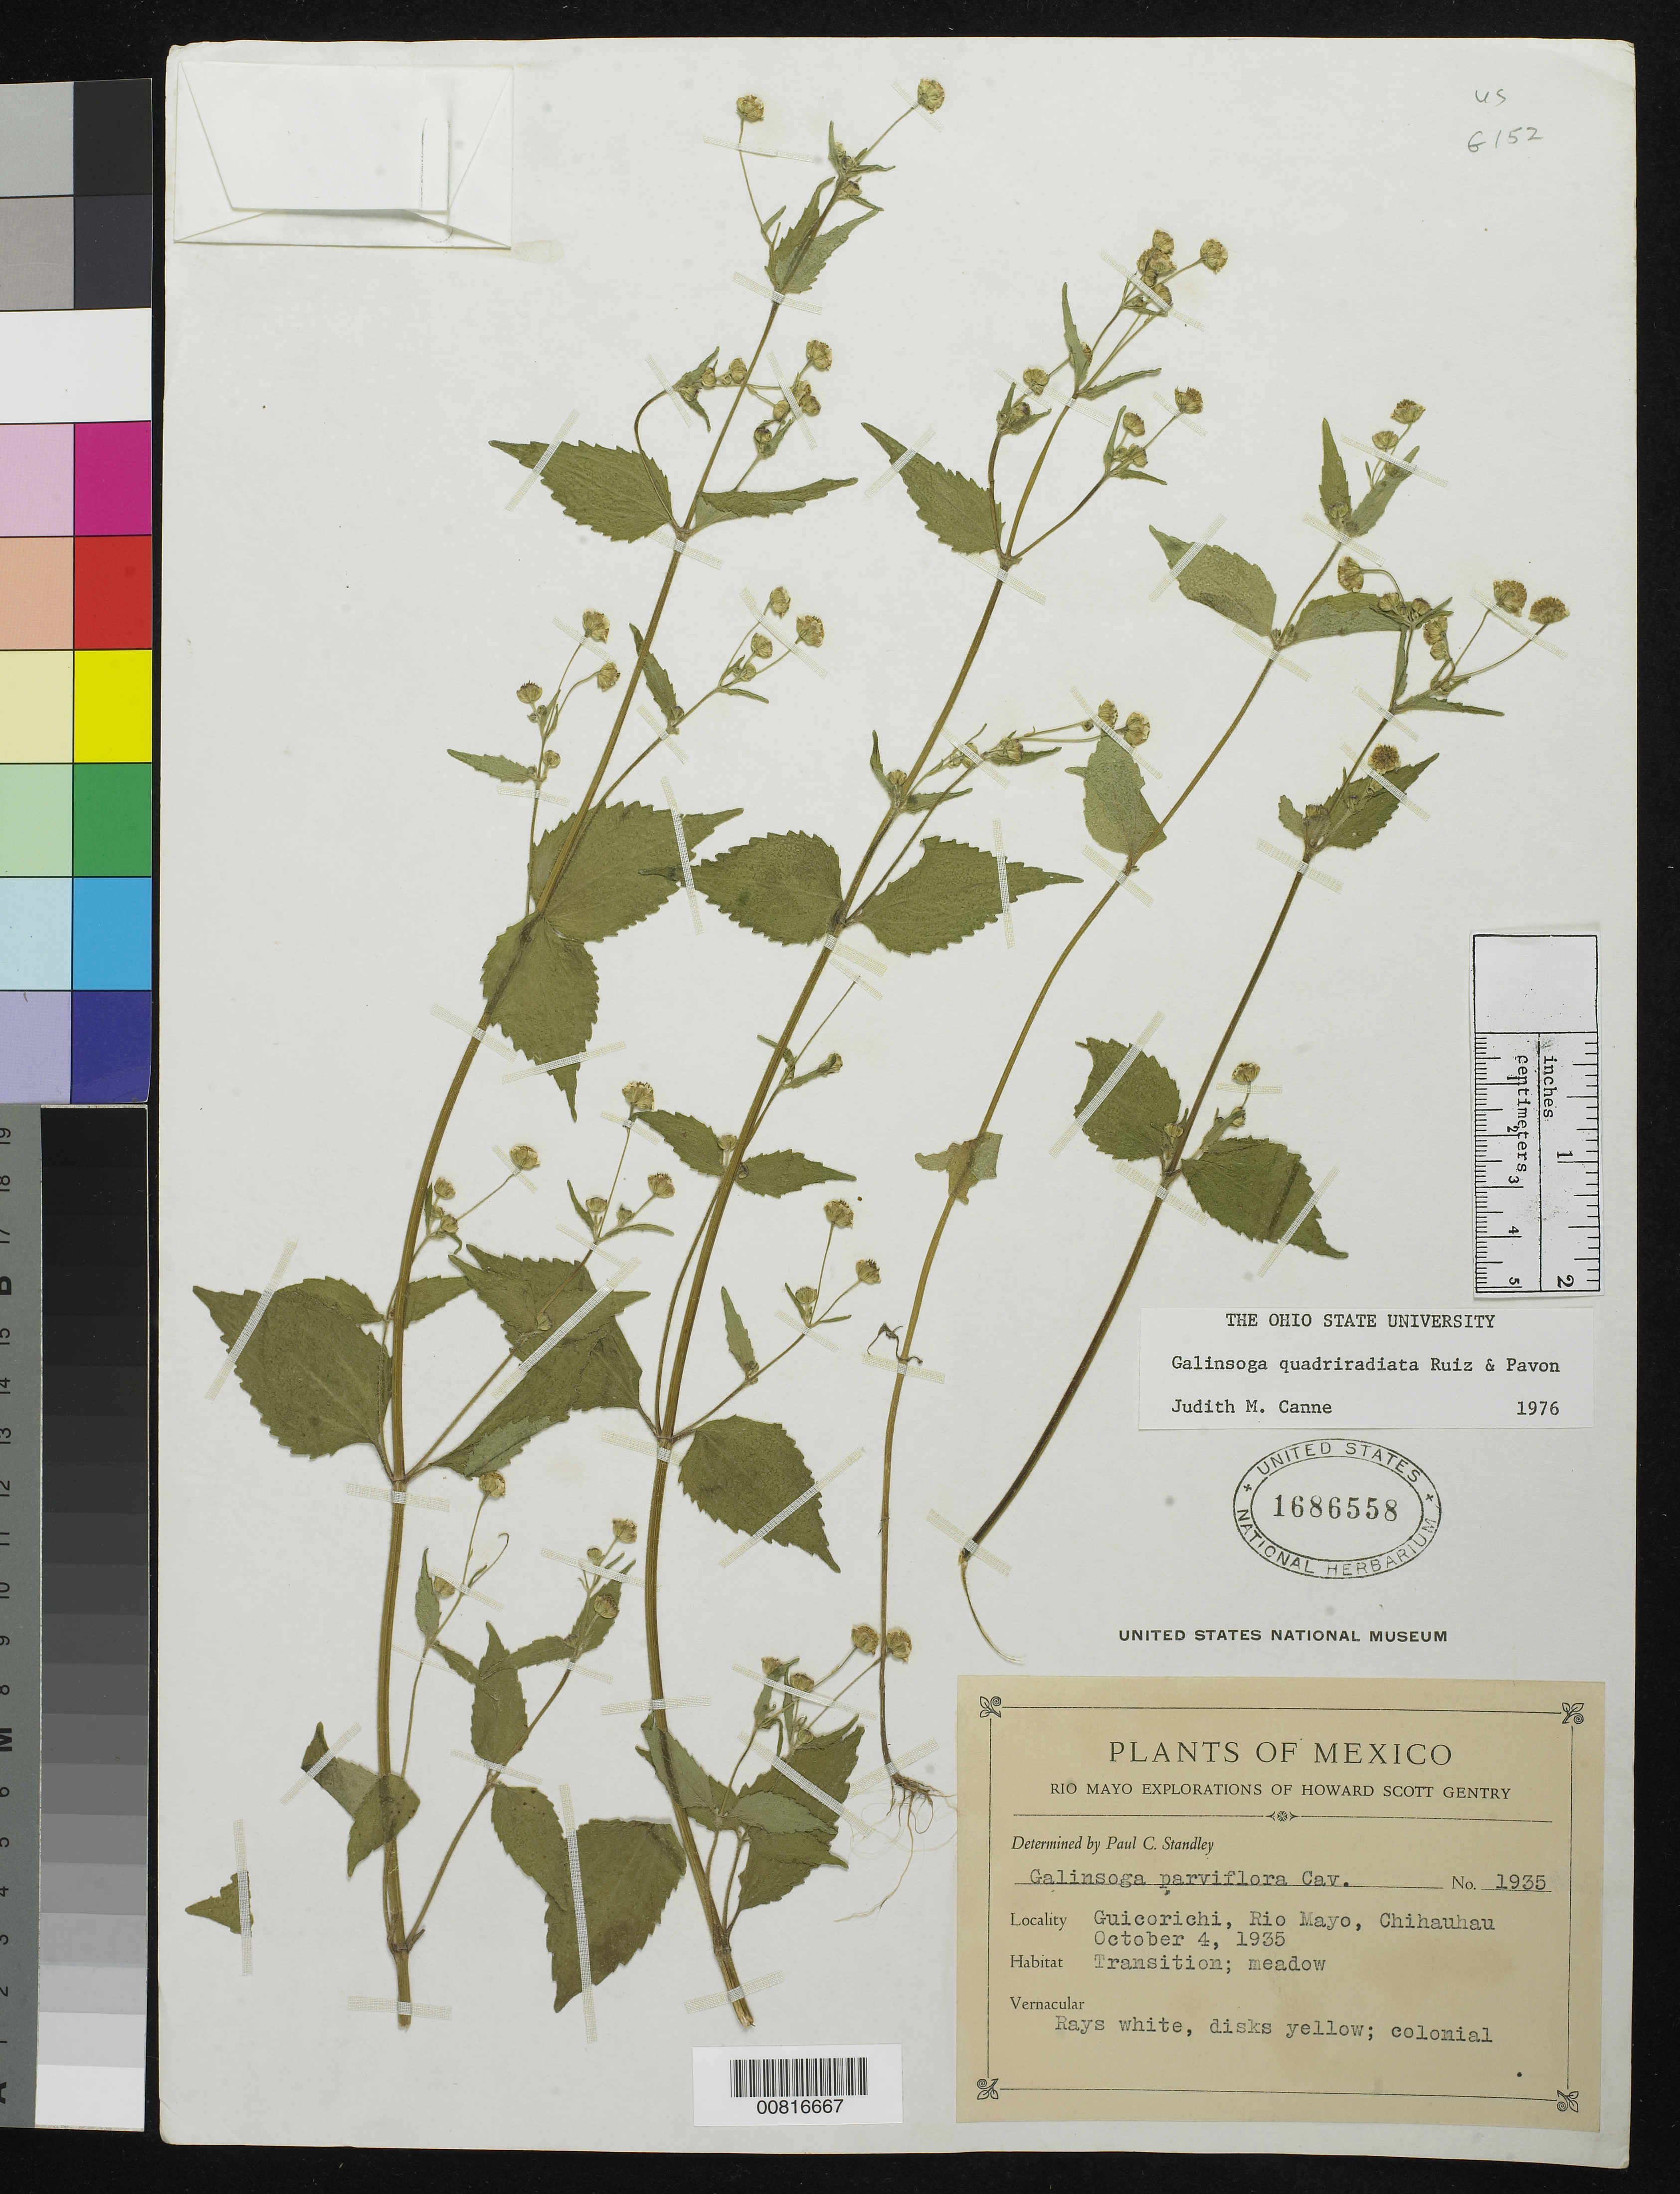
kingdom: Plantae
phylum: Tracheophyta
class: Magnoliopsida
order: Asterales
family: Asteraceae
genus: Galinsoga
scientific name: Galinsoga quadriradiata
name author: Ruiz & Pav.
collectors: H. S. Gentry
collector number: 1935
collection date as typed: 04 Oct 1935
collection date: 1935-10-04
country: Mexico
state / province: Chihuahua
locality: Guicorichi, Rio Mayo, Chihuahua.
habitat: Transition; meadow.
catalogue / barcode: US 1686558